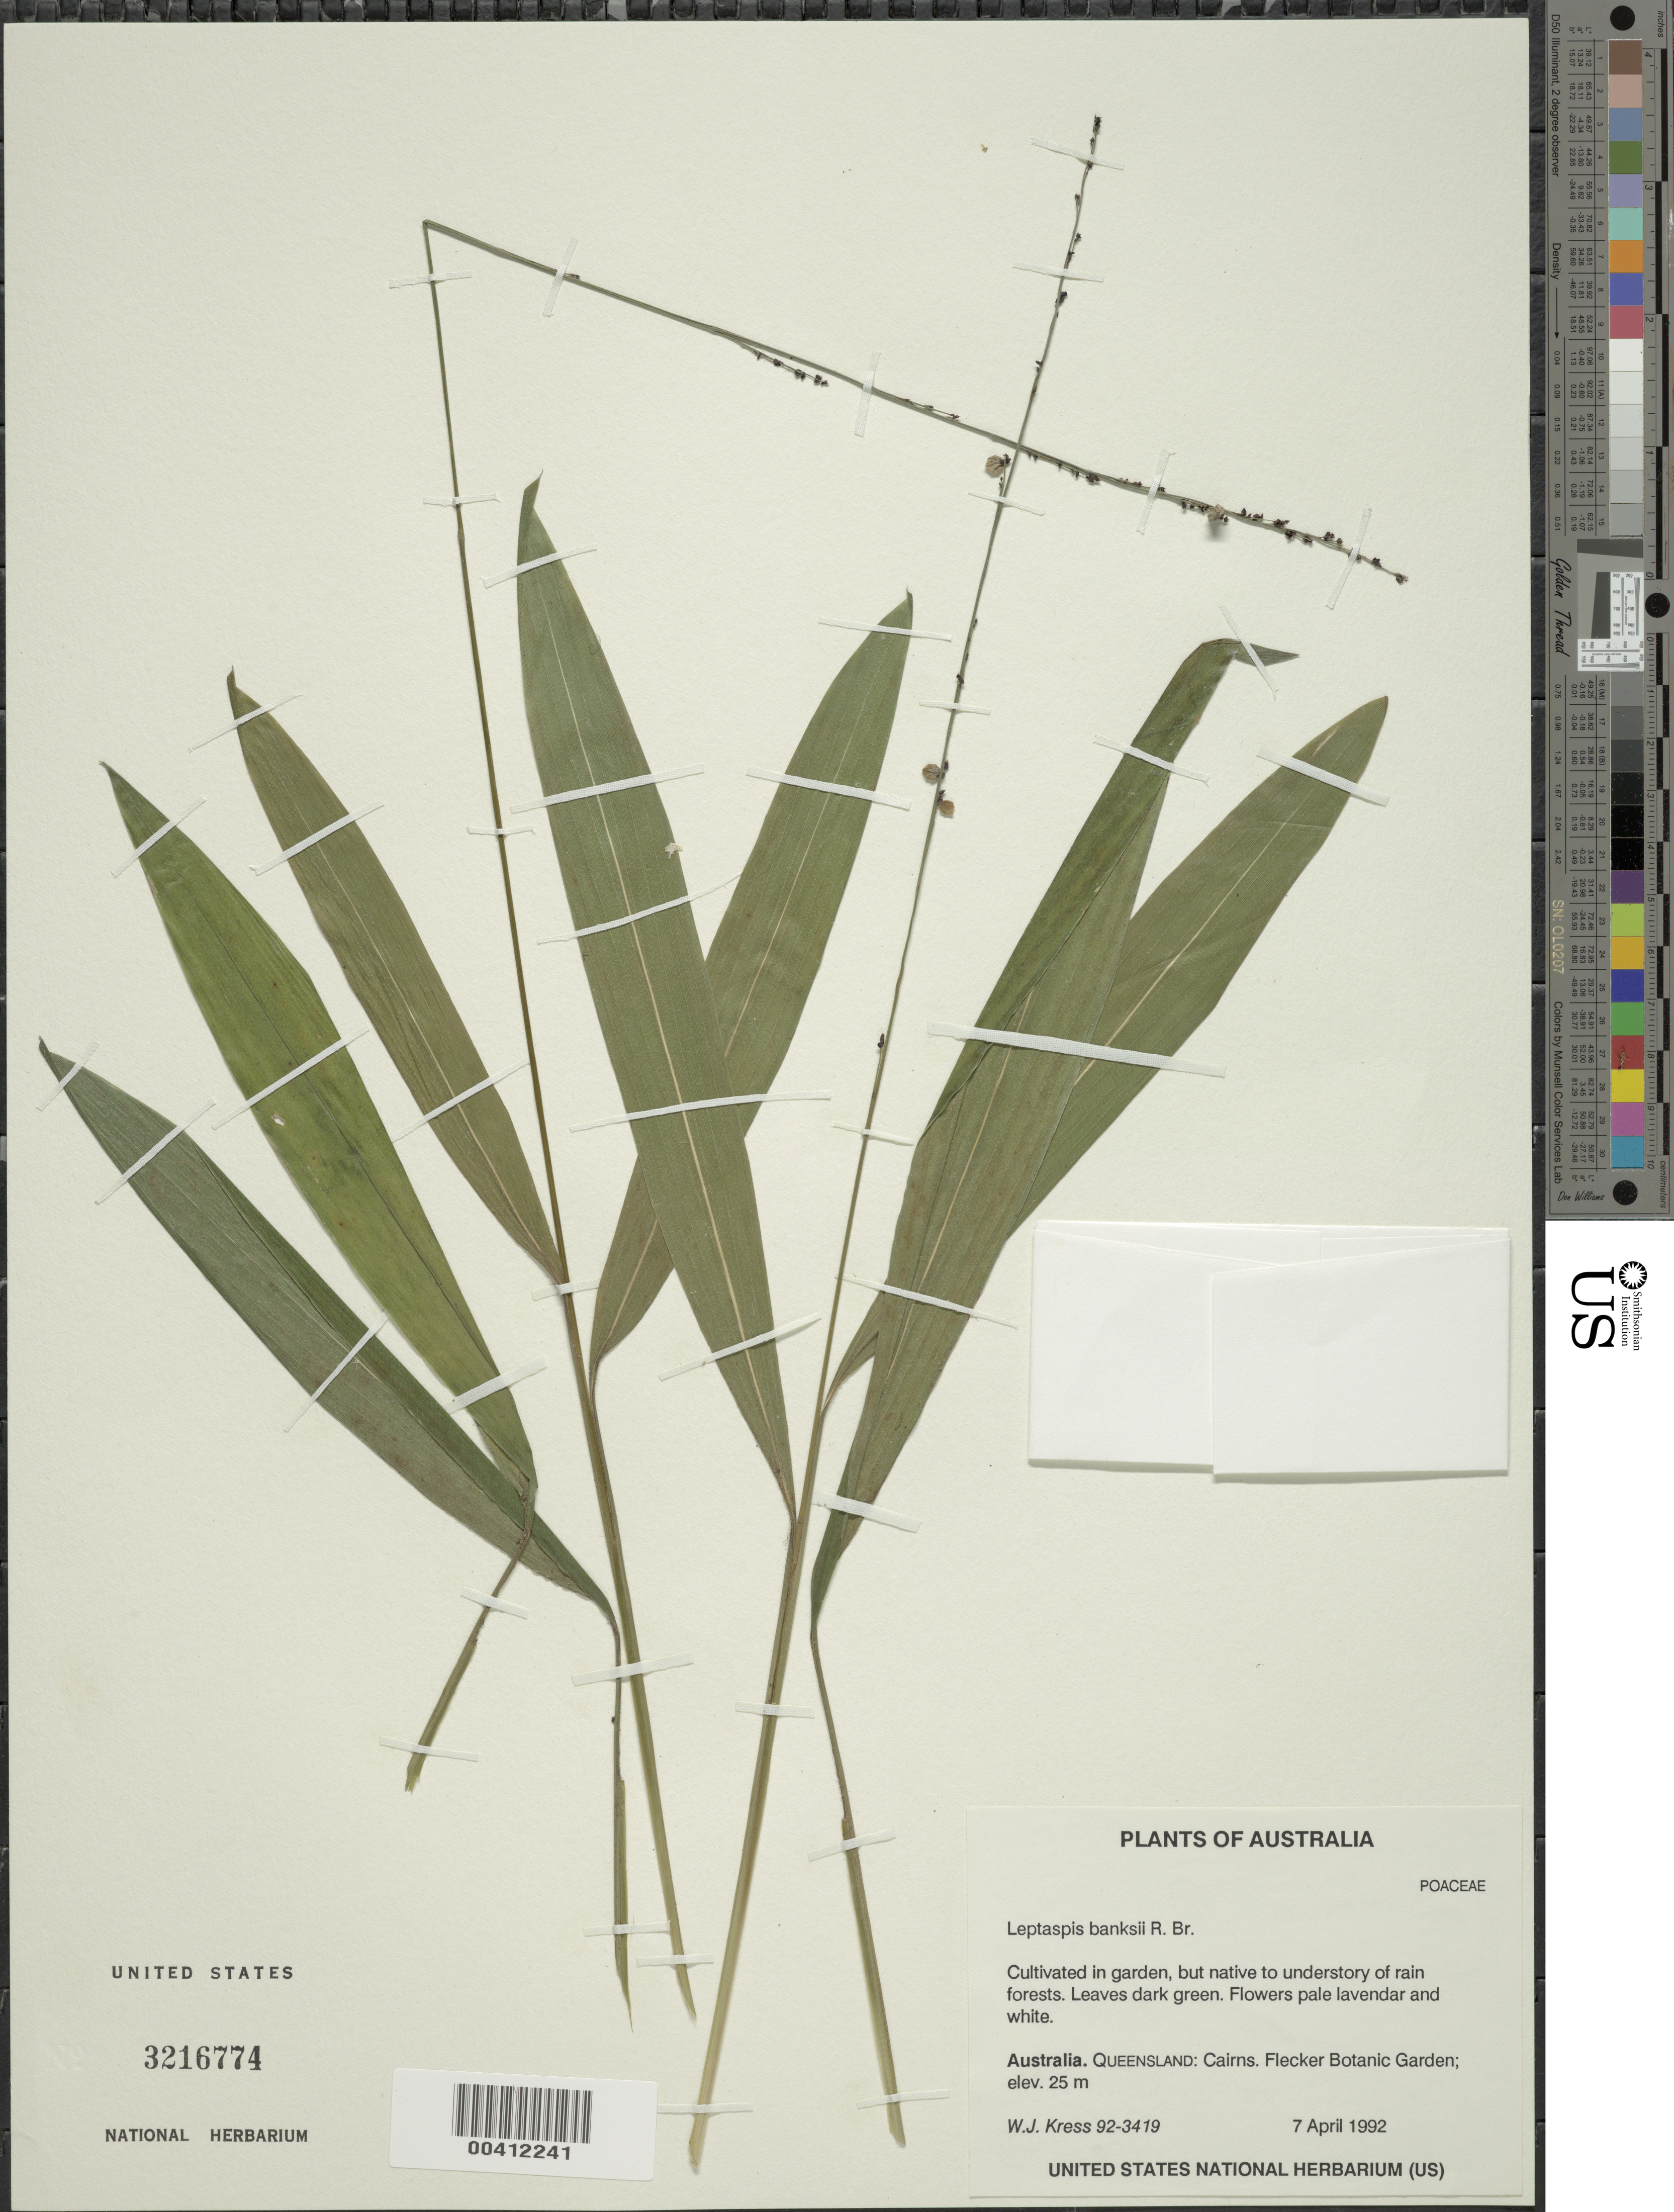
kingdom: Plantae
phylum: Tracheophyta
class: Liliopsida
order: Poales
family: Poaceae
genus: Leptaspis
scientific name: Leptaspis banksii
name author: R. Br.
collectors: W. J. Kress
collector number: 92-3419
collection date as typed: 07 Apr 1992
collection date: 1992-04-07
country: Australia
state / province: Queensland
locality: Cairns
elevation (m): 25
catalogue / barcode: US 3216774